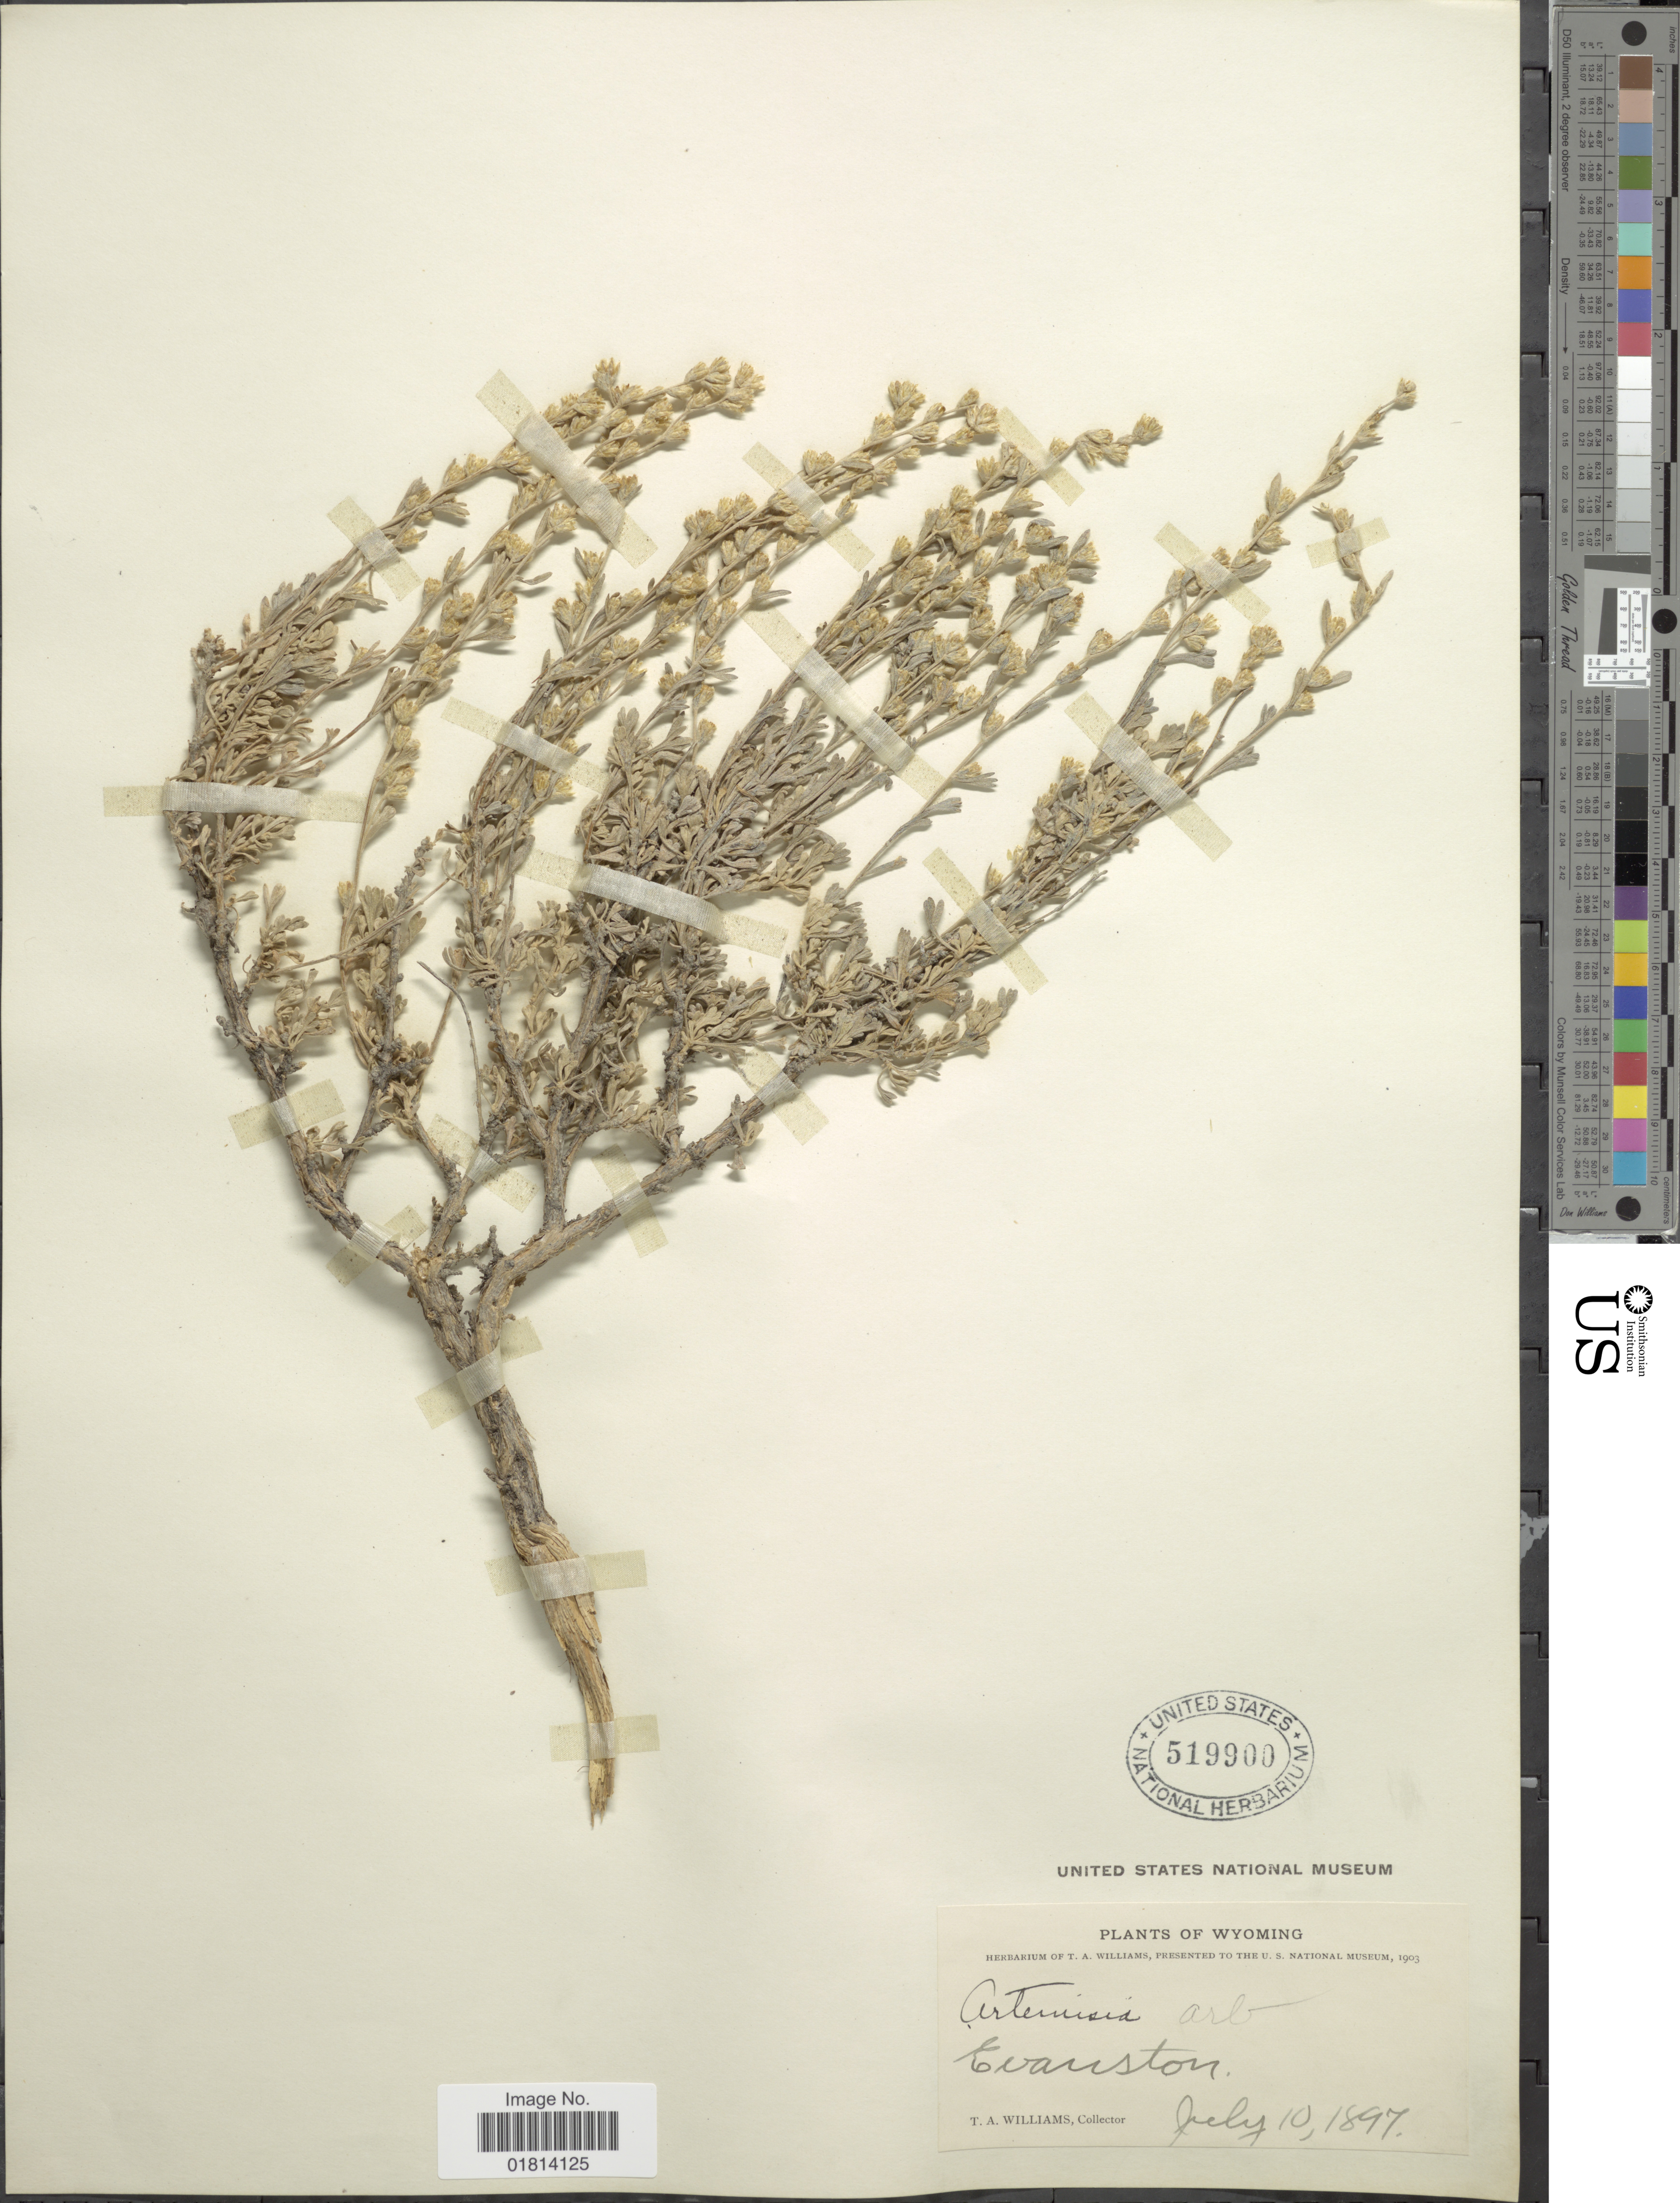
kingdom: Plantae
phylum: Tracheophyta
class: Magnoliopsida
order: Asterales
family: Asteraceae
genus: Artemisia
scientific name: Artemisia arbuscula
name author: Nutt.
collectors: T. A. Williams (herbarium)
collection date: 1897-07-10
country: United States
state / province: Wyoming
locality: Evanston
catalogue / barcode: US 519900